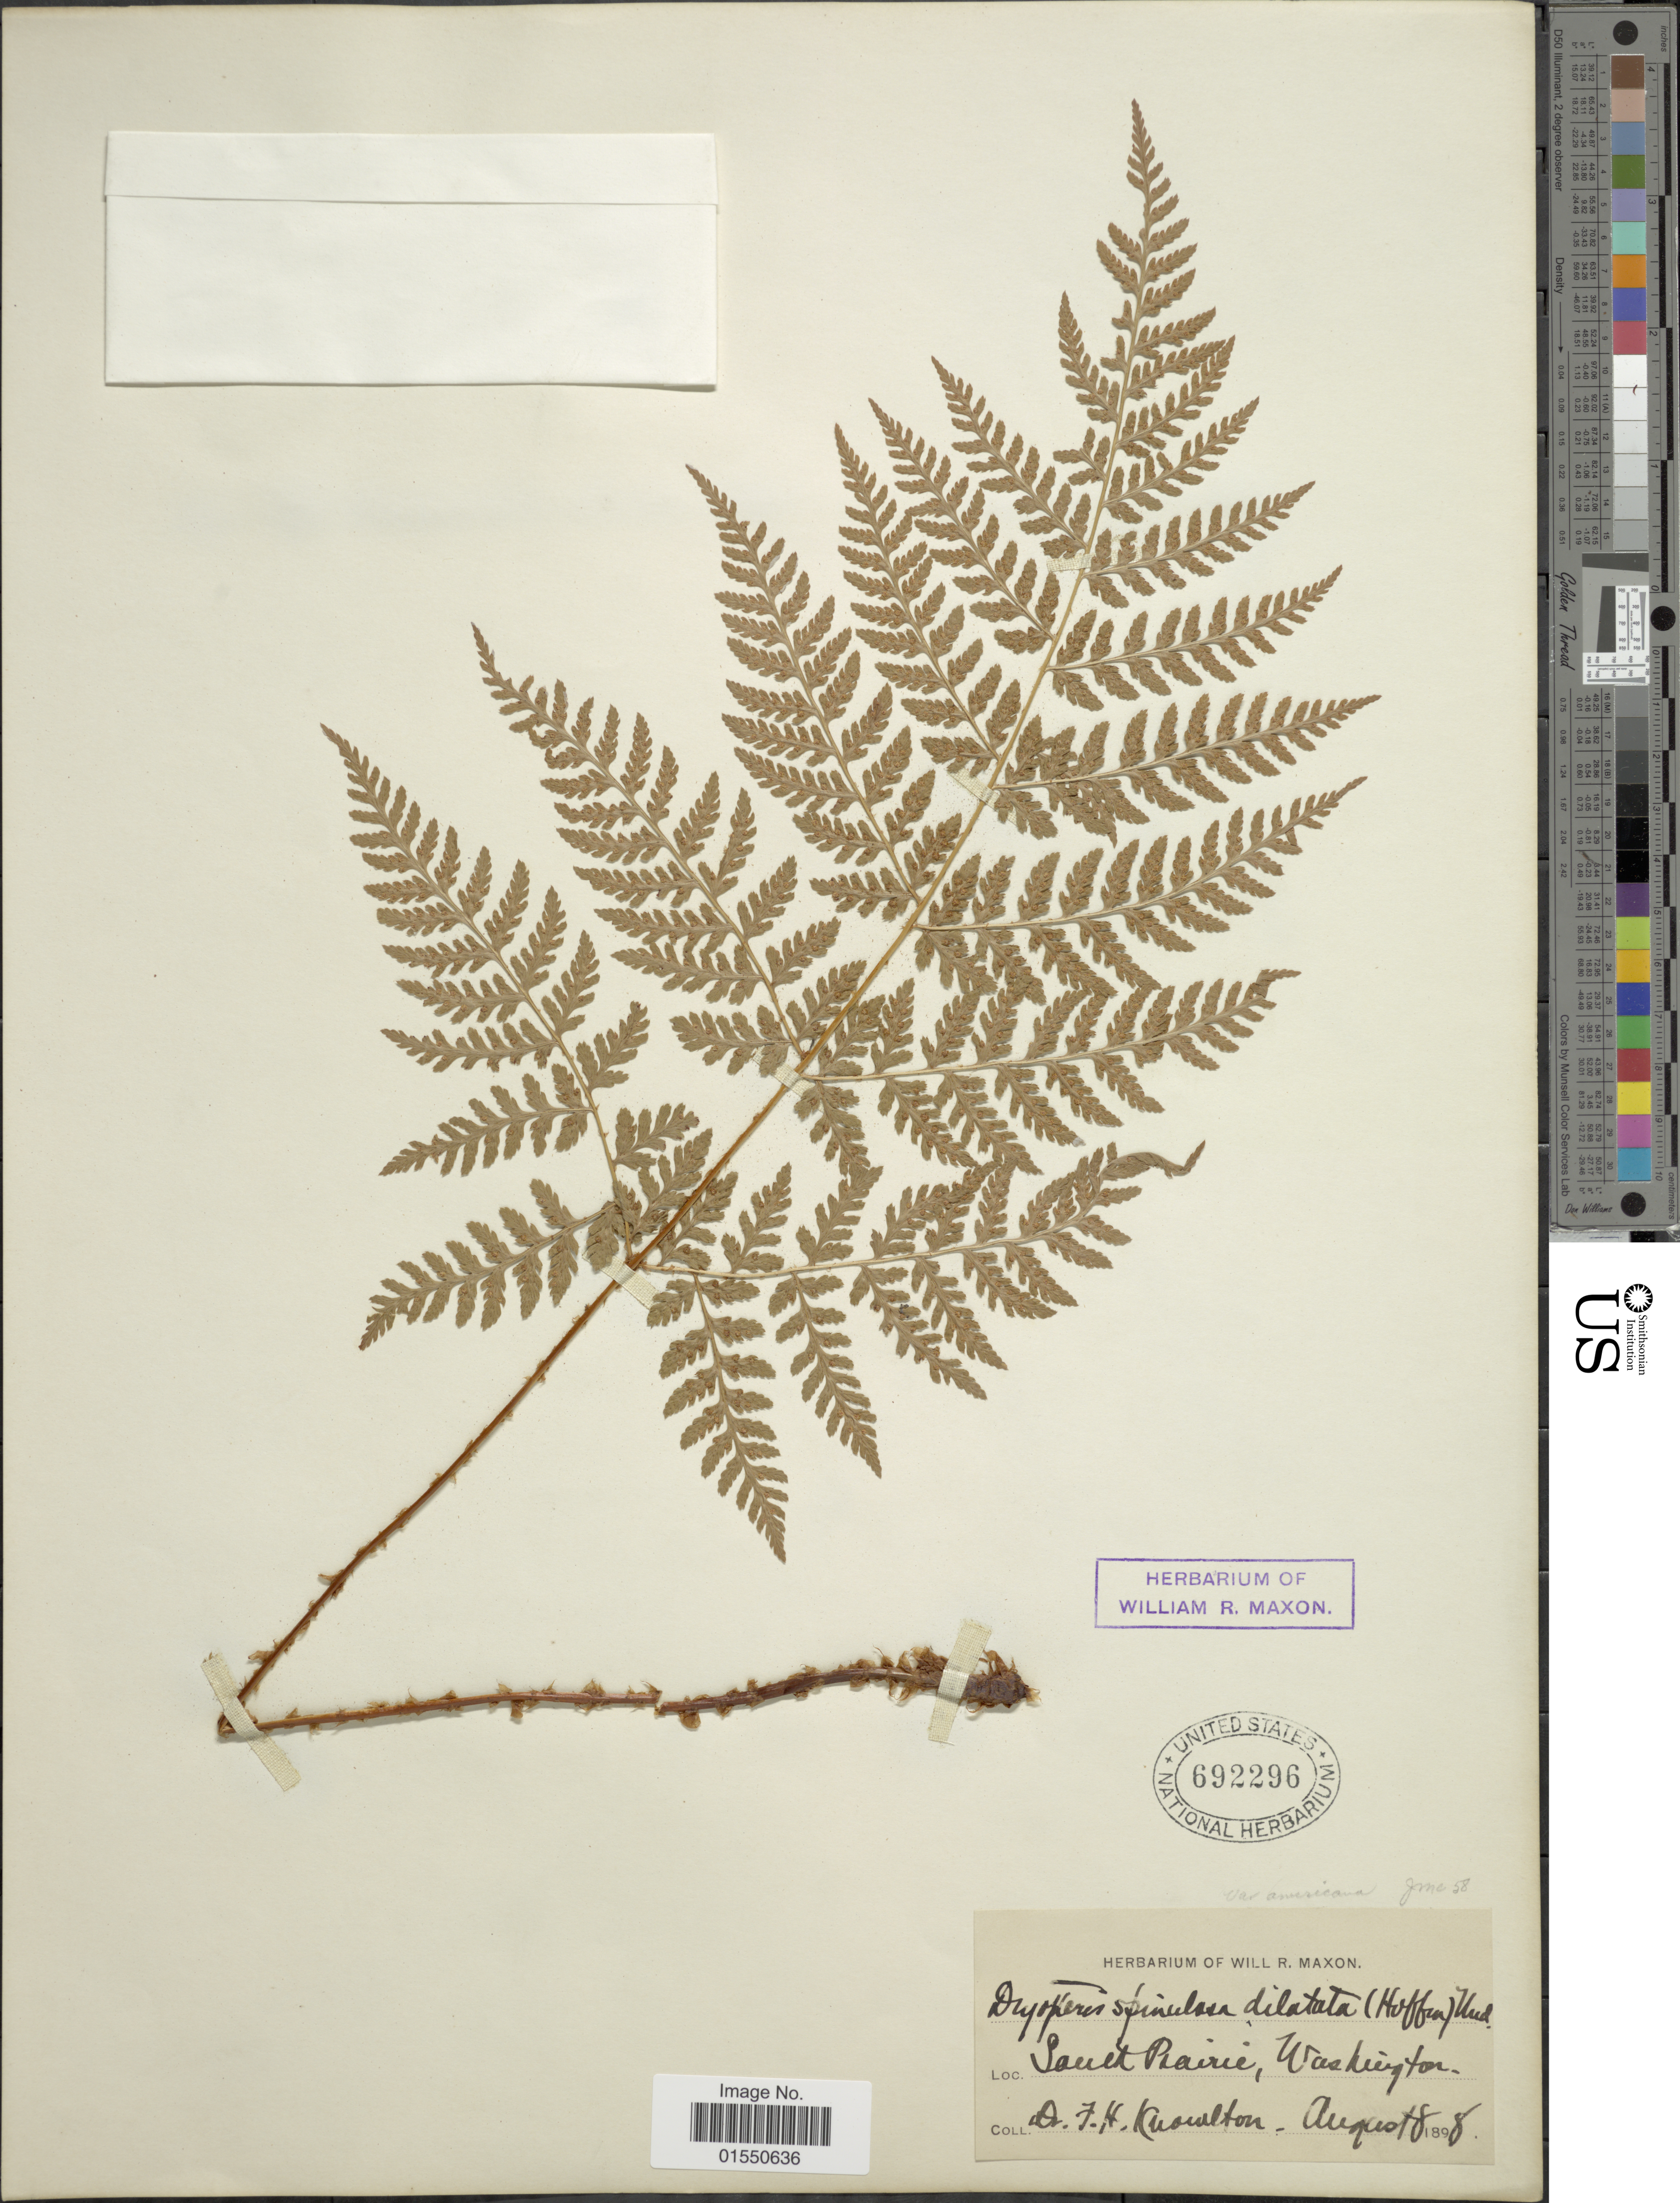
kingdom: Plantae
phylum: Tracheophyta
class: Polypodiopsida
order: Polypodiales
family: Dryopteridaceae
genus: Dryopteris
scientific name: Dryopteris expansa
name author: (C. Presl) Fraser-Jenk. & Jermy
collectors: F. H. Knowlton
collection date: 1898-08-08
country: United States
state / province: Washington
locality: South Prairie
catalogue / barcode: US 692296